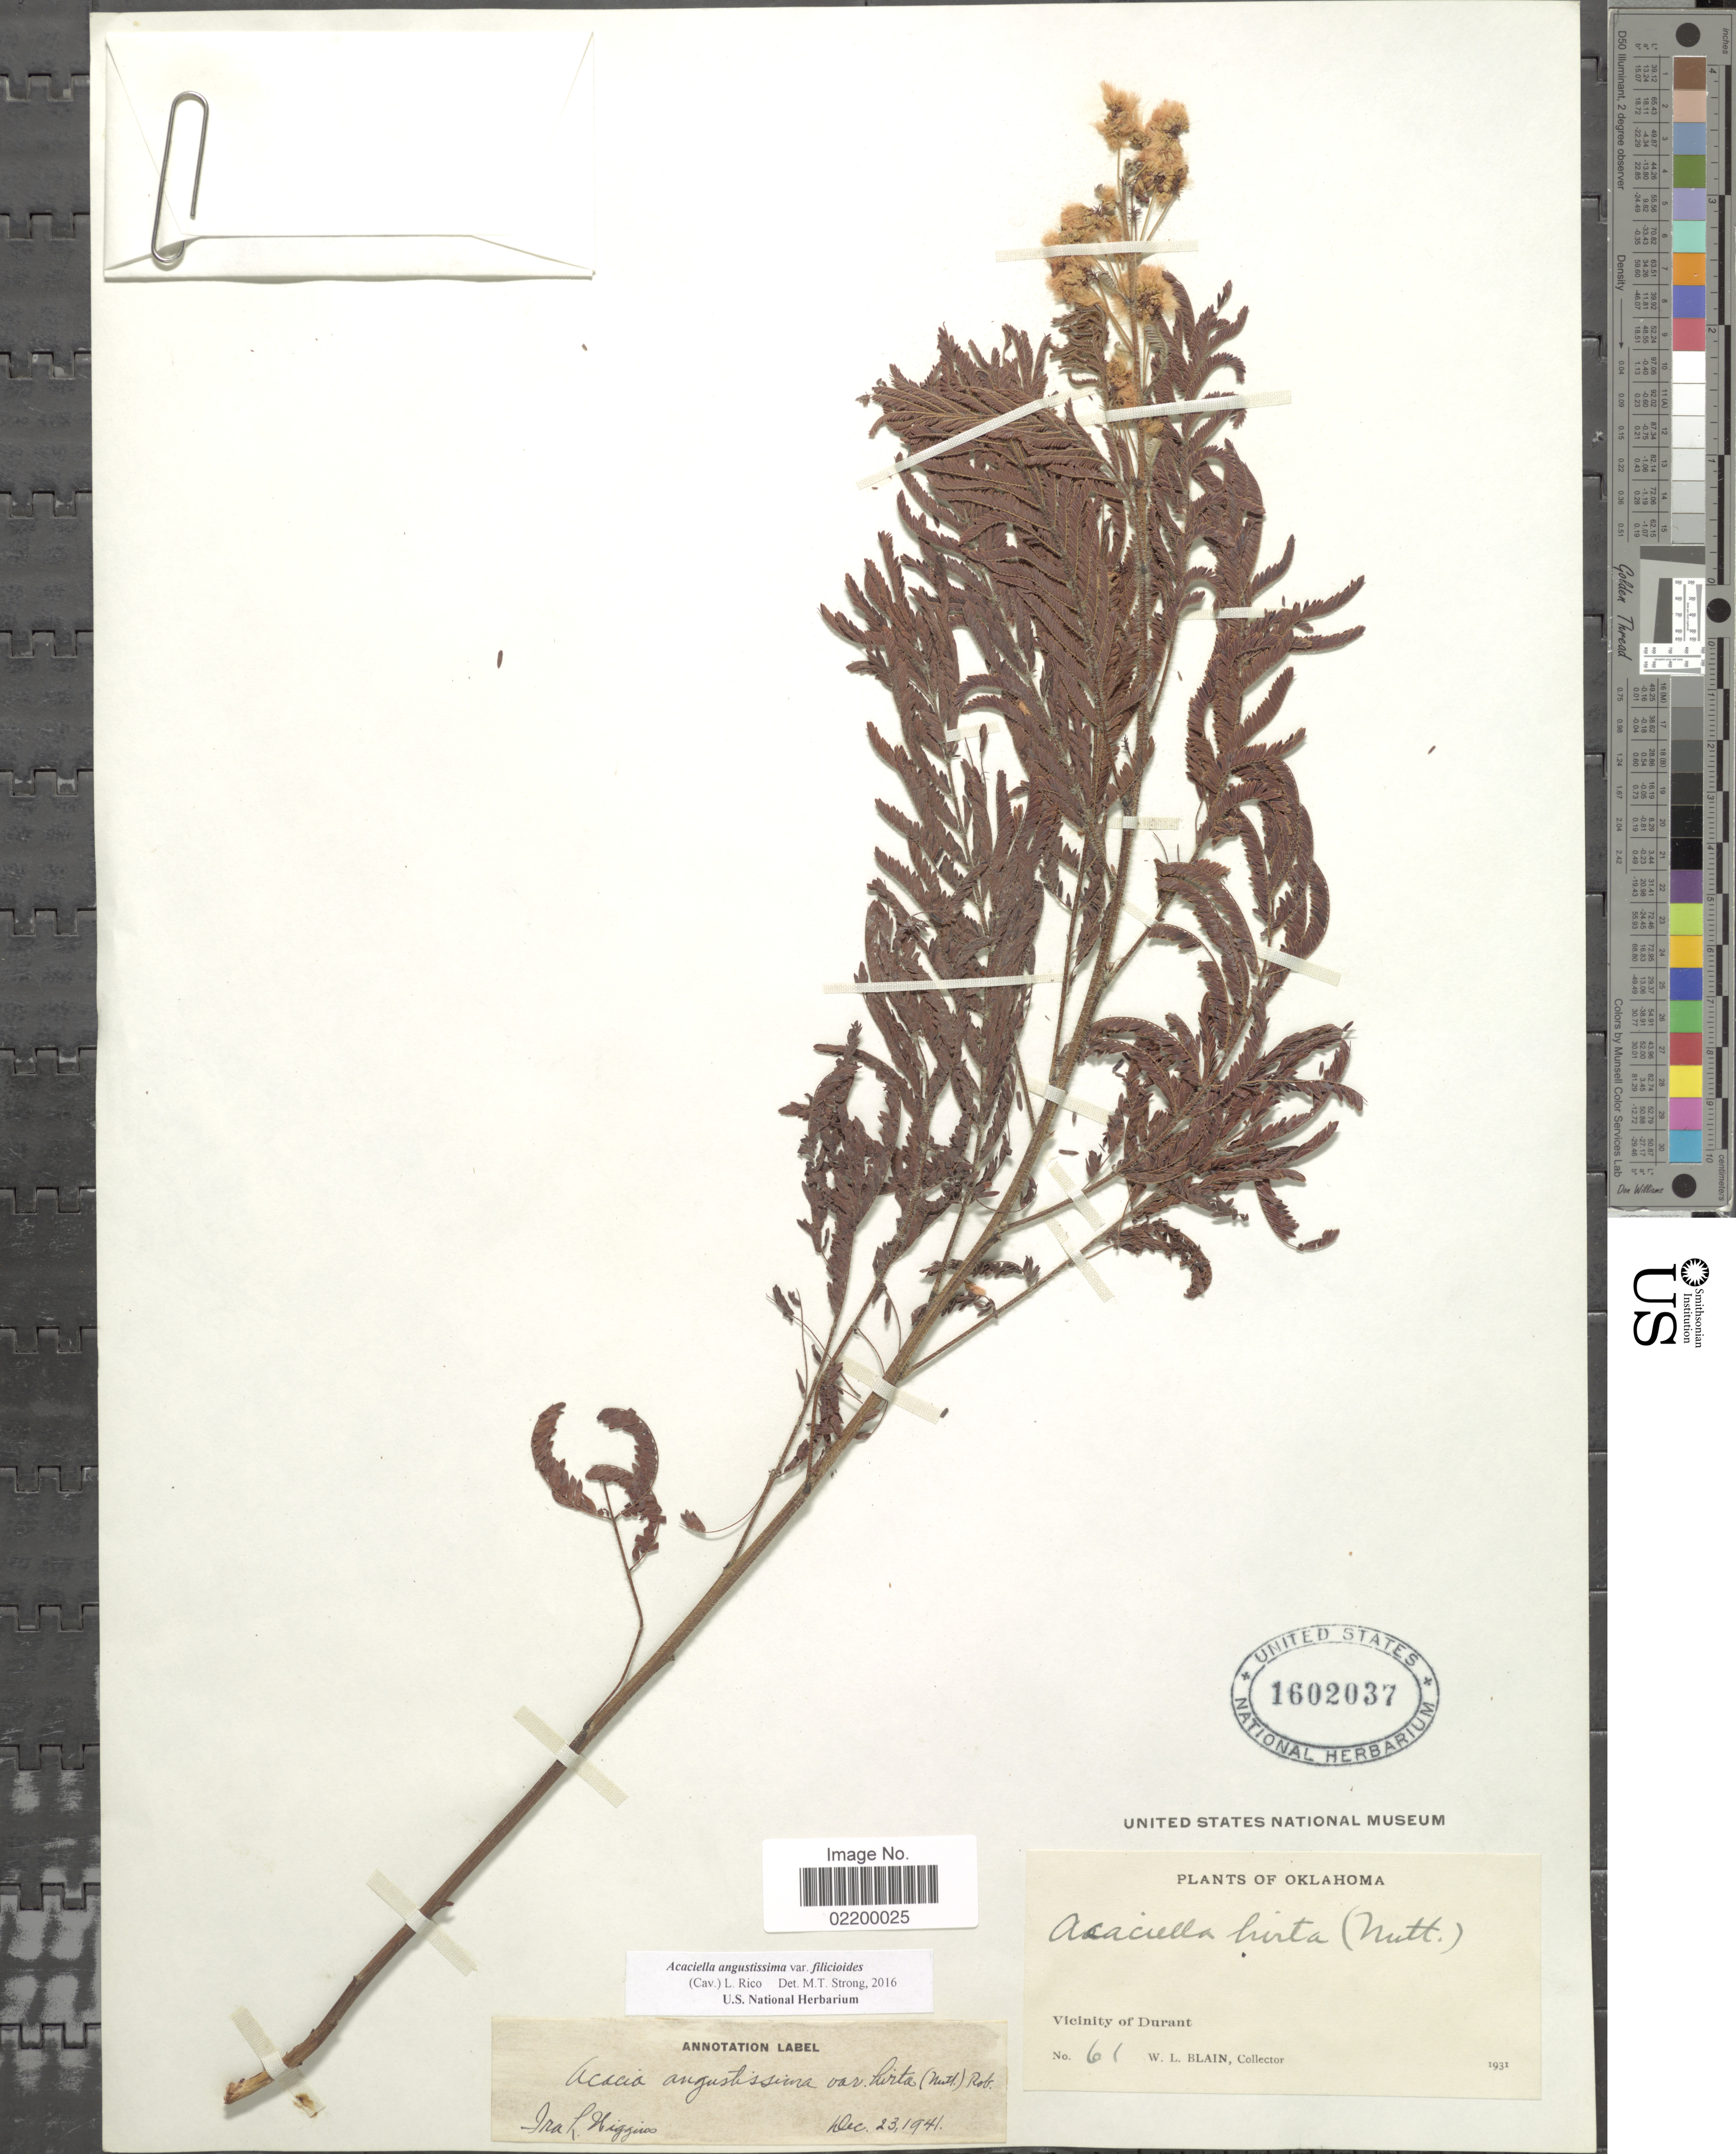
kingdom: Plantae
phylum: Tracheophyta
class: Magnoliopsida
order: Fabales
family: Fabaceae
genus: Acaciella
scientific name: Acaciella angustissima var. filicioides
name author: (Cav.) L. Rico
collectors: W. Blain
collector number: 61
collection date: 1931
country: United States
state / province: Oklahoma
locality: Vicinity of Durant.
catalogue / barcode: US 1602037